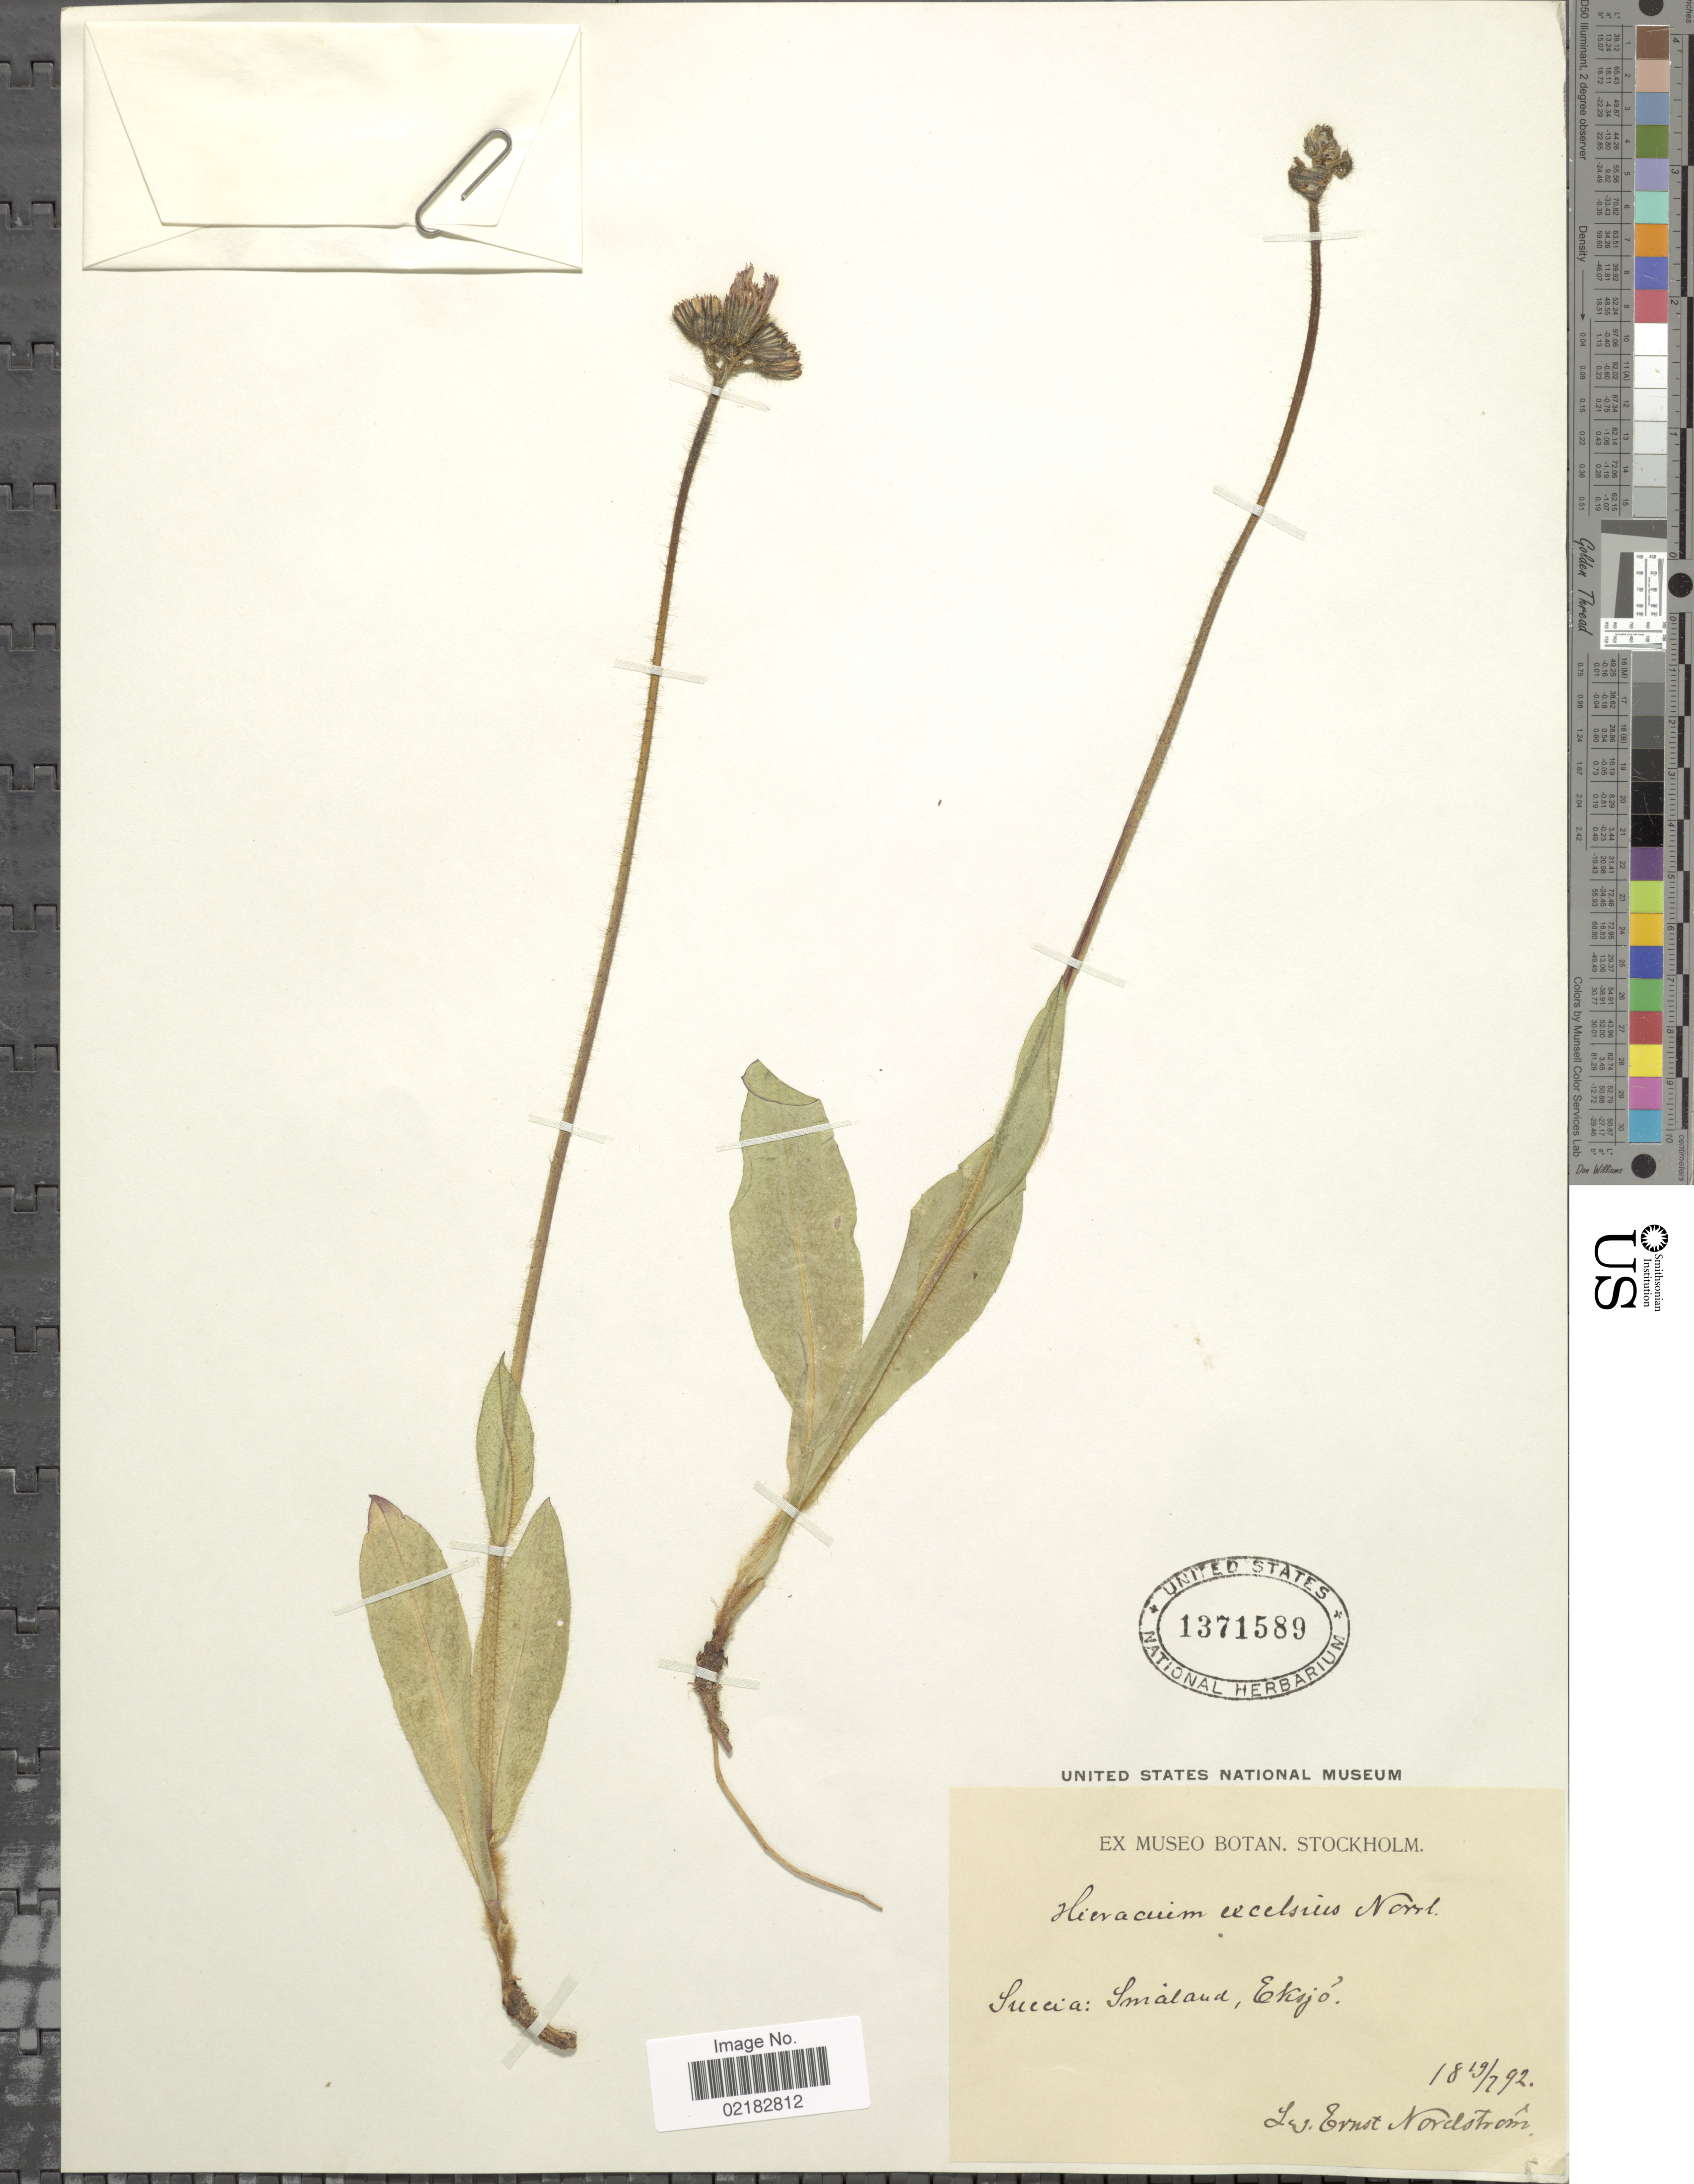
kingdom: Plantae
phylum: Tracheophyta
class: Magnoliopsida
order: Asterales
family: Asteraceae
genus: Pilosella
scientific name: Pilosella aurantiaca subsp. decolorans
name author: (Fr.) T. Tyler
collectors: E. Nordström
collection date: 1892-07-19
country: Sweden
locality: Suecia: Smaland, Eksjo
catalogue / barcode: US 1371589